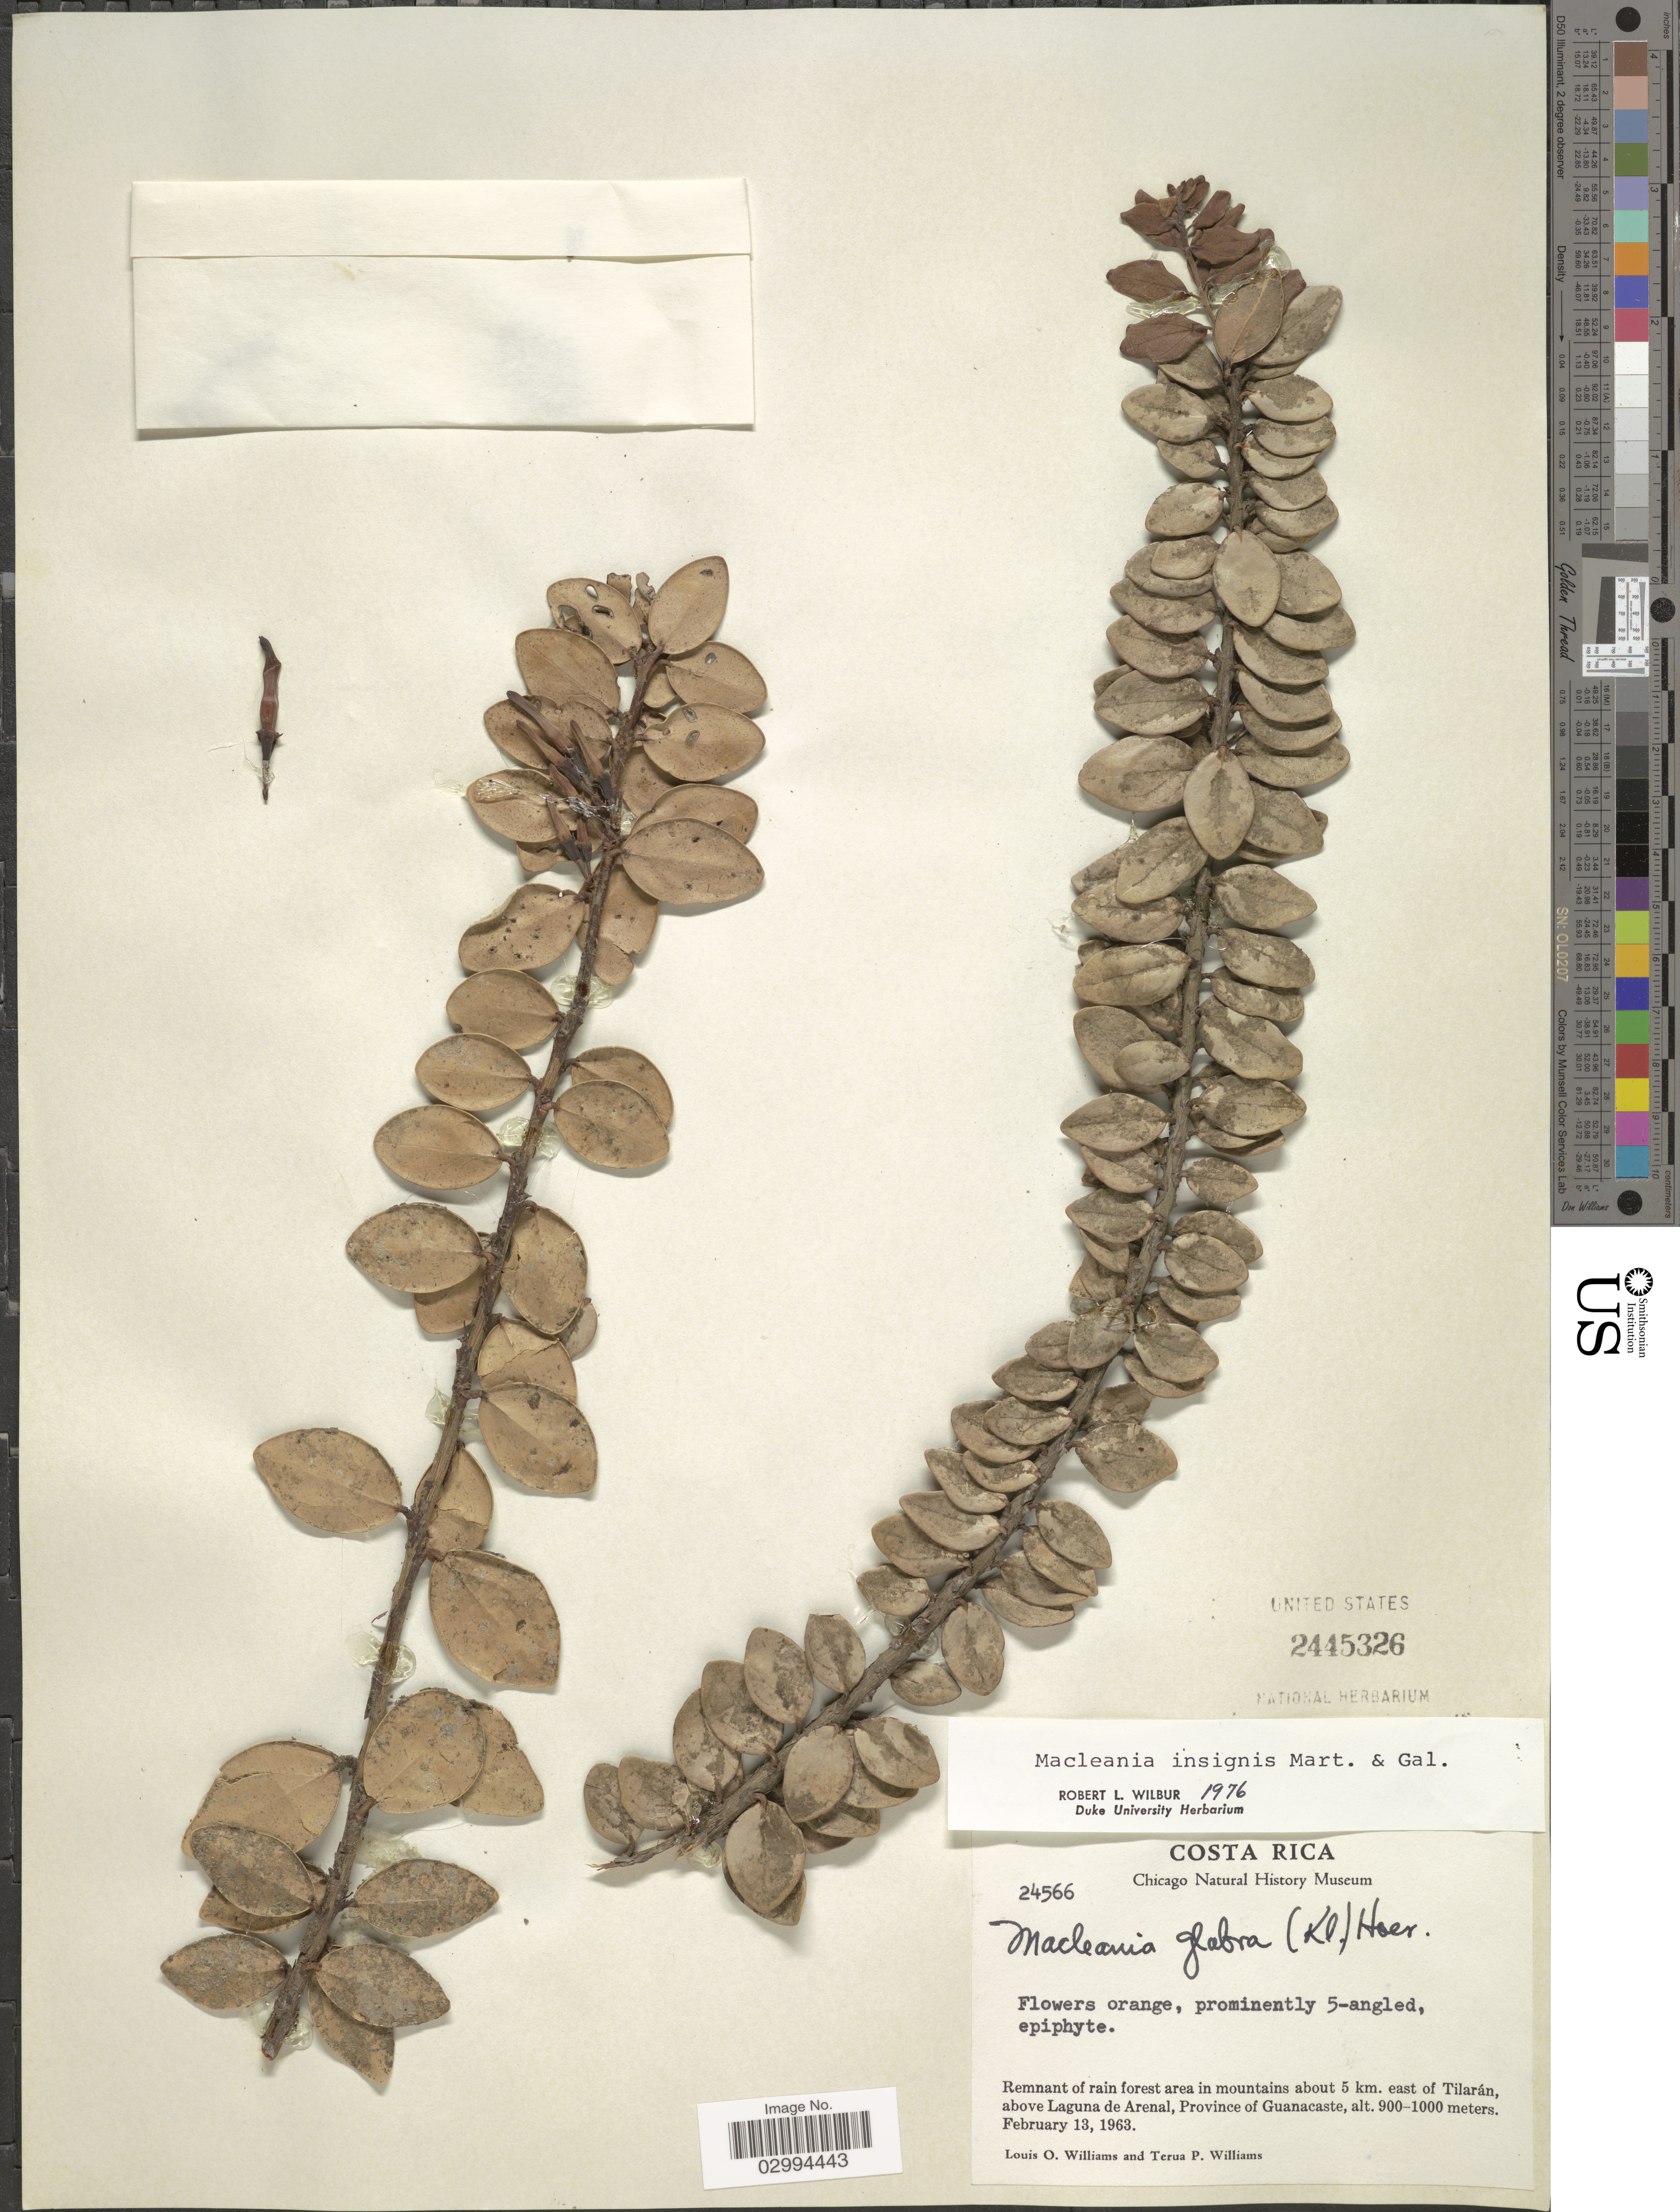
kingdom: Plantae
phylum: Tracheophyta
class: Magnoliopsida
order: Ericales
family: Ericaceae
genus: Macleania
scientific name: Macleania insignis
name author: M. Martens & Galeotti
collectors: L. O. Williams & T. Williams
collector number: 24566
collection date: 1963-02-13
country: Costa Rica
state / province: Guanacaste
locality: In mountains about 5 km. east of Tilarán, above Laguna de Arenal.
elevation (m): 900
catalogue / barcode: US 2445326